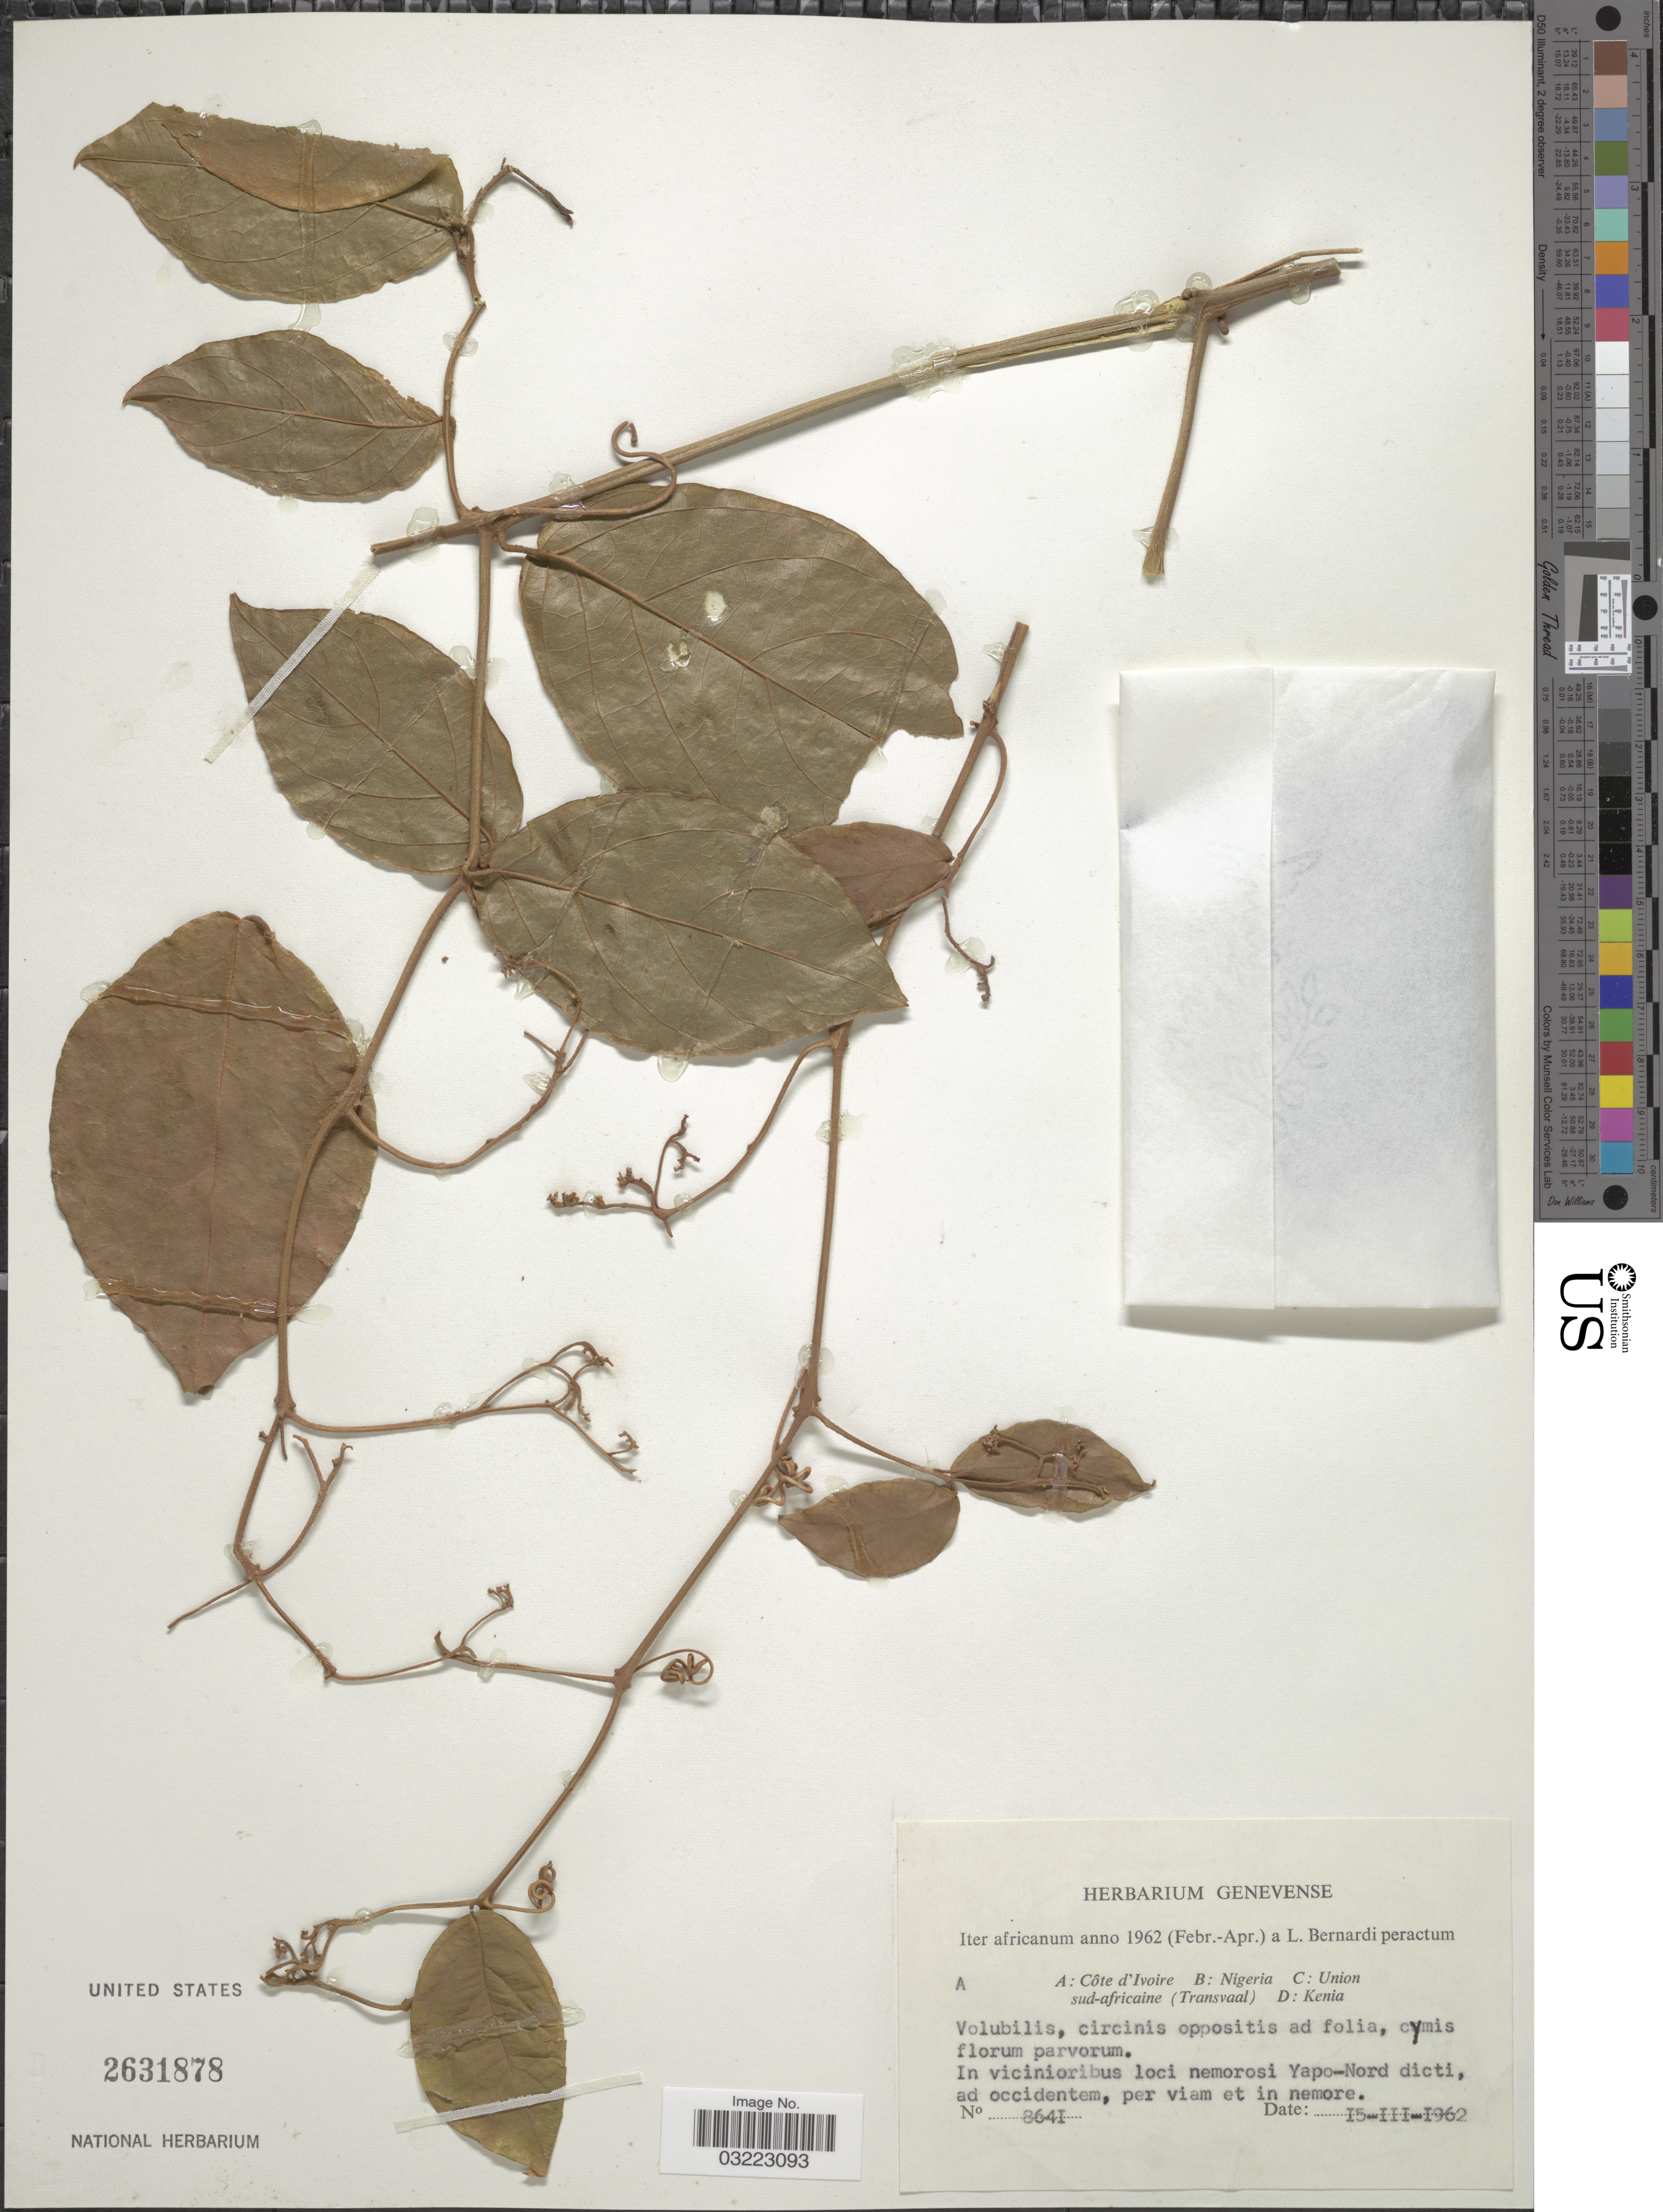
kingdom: Plantae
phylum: Tracheophyta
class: Magnoliopsida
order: Icacinales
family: Icacinaceae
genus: Iodes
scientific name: Iodes liberica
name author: Stapf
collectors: L. Bernardi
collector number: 8641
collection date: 1962-03-15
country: Ivory Coast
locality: Côte d'Ivoire. In vicinioribus loci nemorosi Yapo-Nord dicti, ad occidentem, per viam et in nemore.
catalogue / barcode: US 2631878